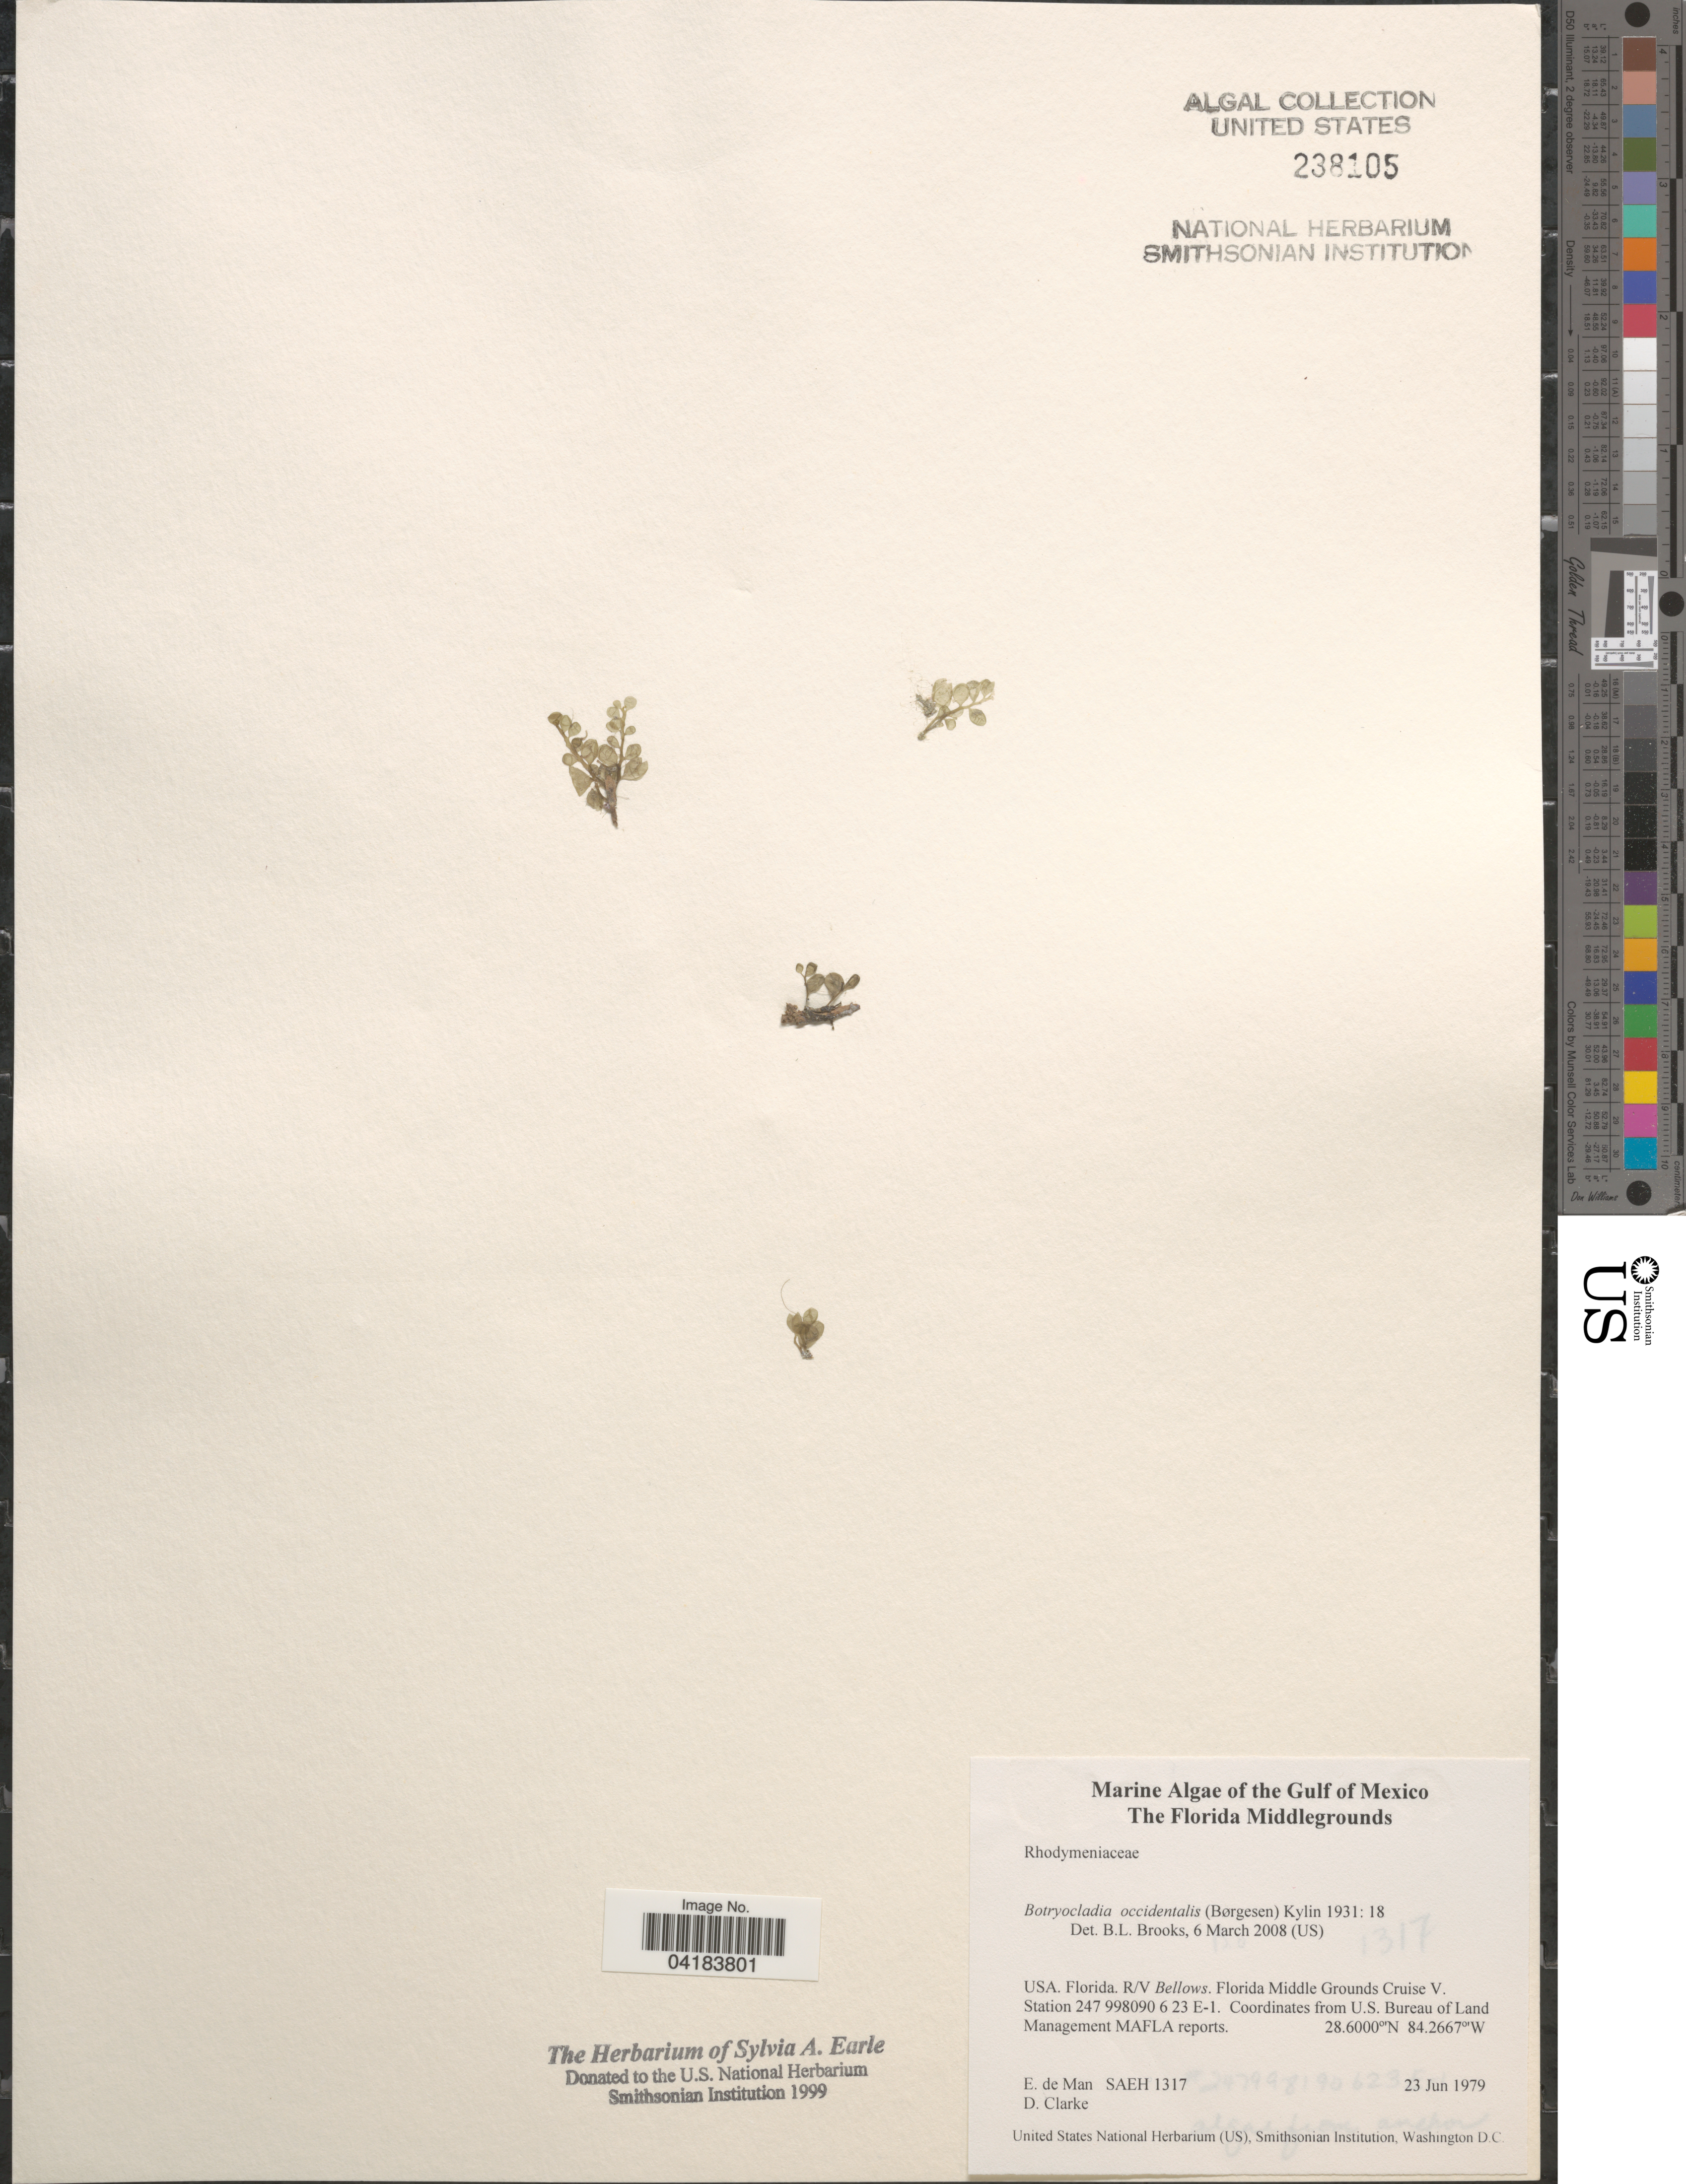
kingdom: Plantae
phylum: Rhodophyta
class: Florideophyceae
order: Rhodymeniales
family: Rhodymeniaceae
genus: Botryocladia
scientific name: Botryocladia occidentalis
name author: (Børgesen) Kylin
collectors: E. de Man & D. Clarke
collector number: SAEH1317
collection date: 1979-06-23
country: United States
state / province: Florida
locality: Gulf of Mexico. R/V Bellows. Florida Middle Grounds Cruise V. Station 247 998090 6 23 E-1.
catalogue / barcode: US 238105